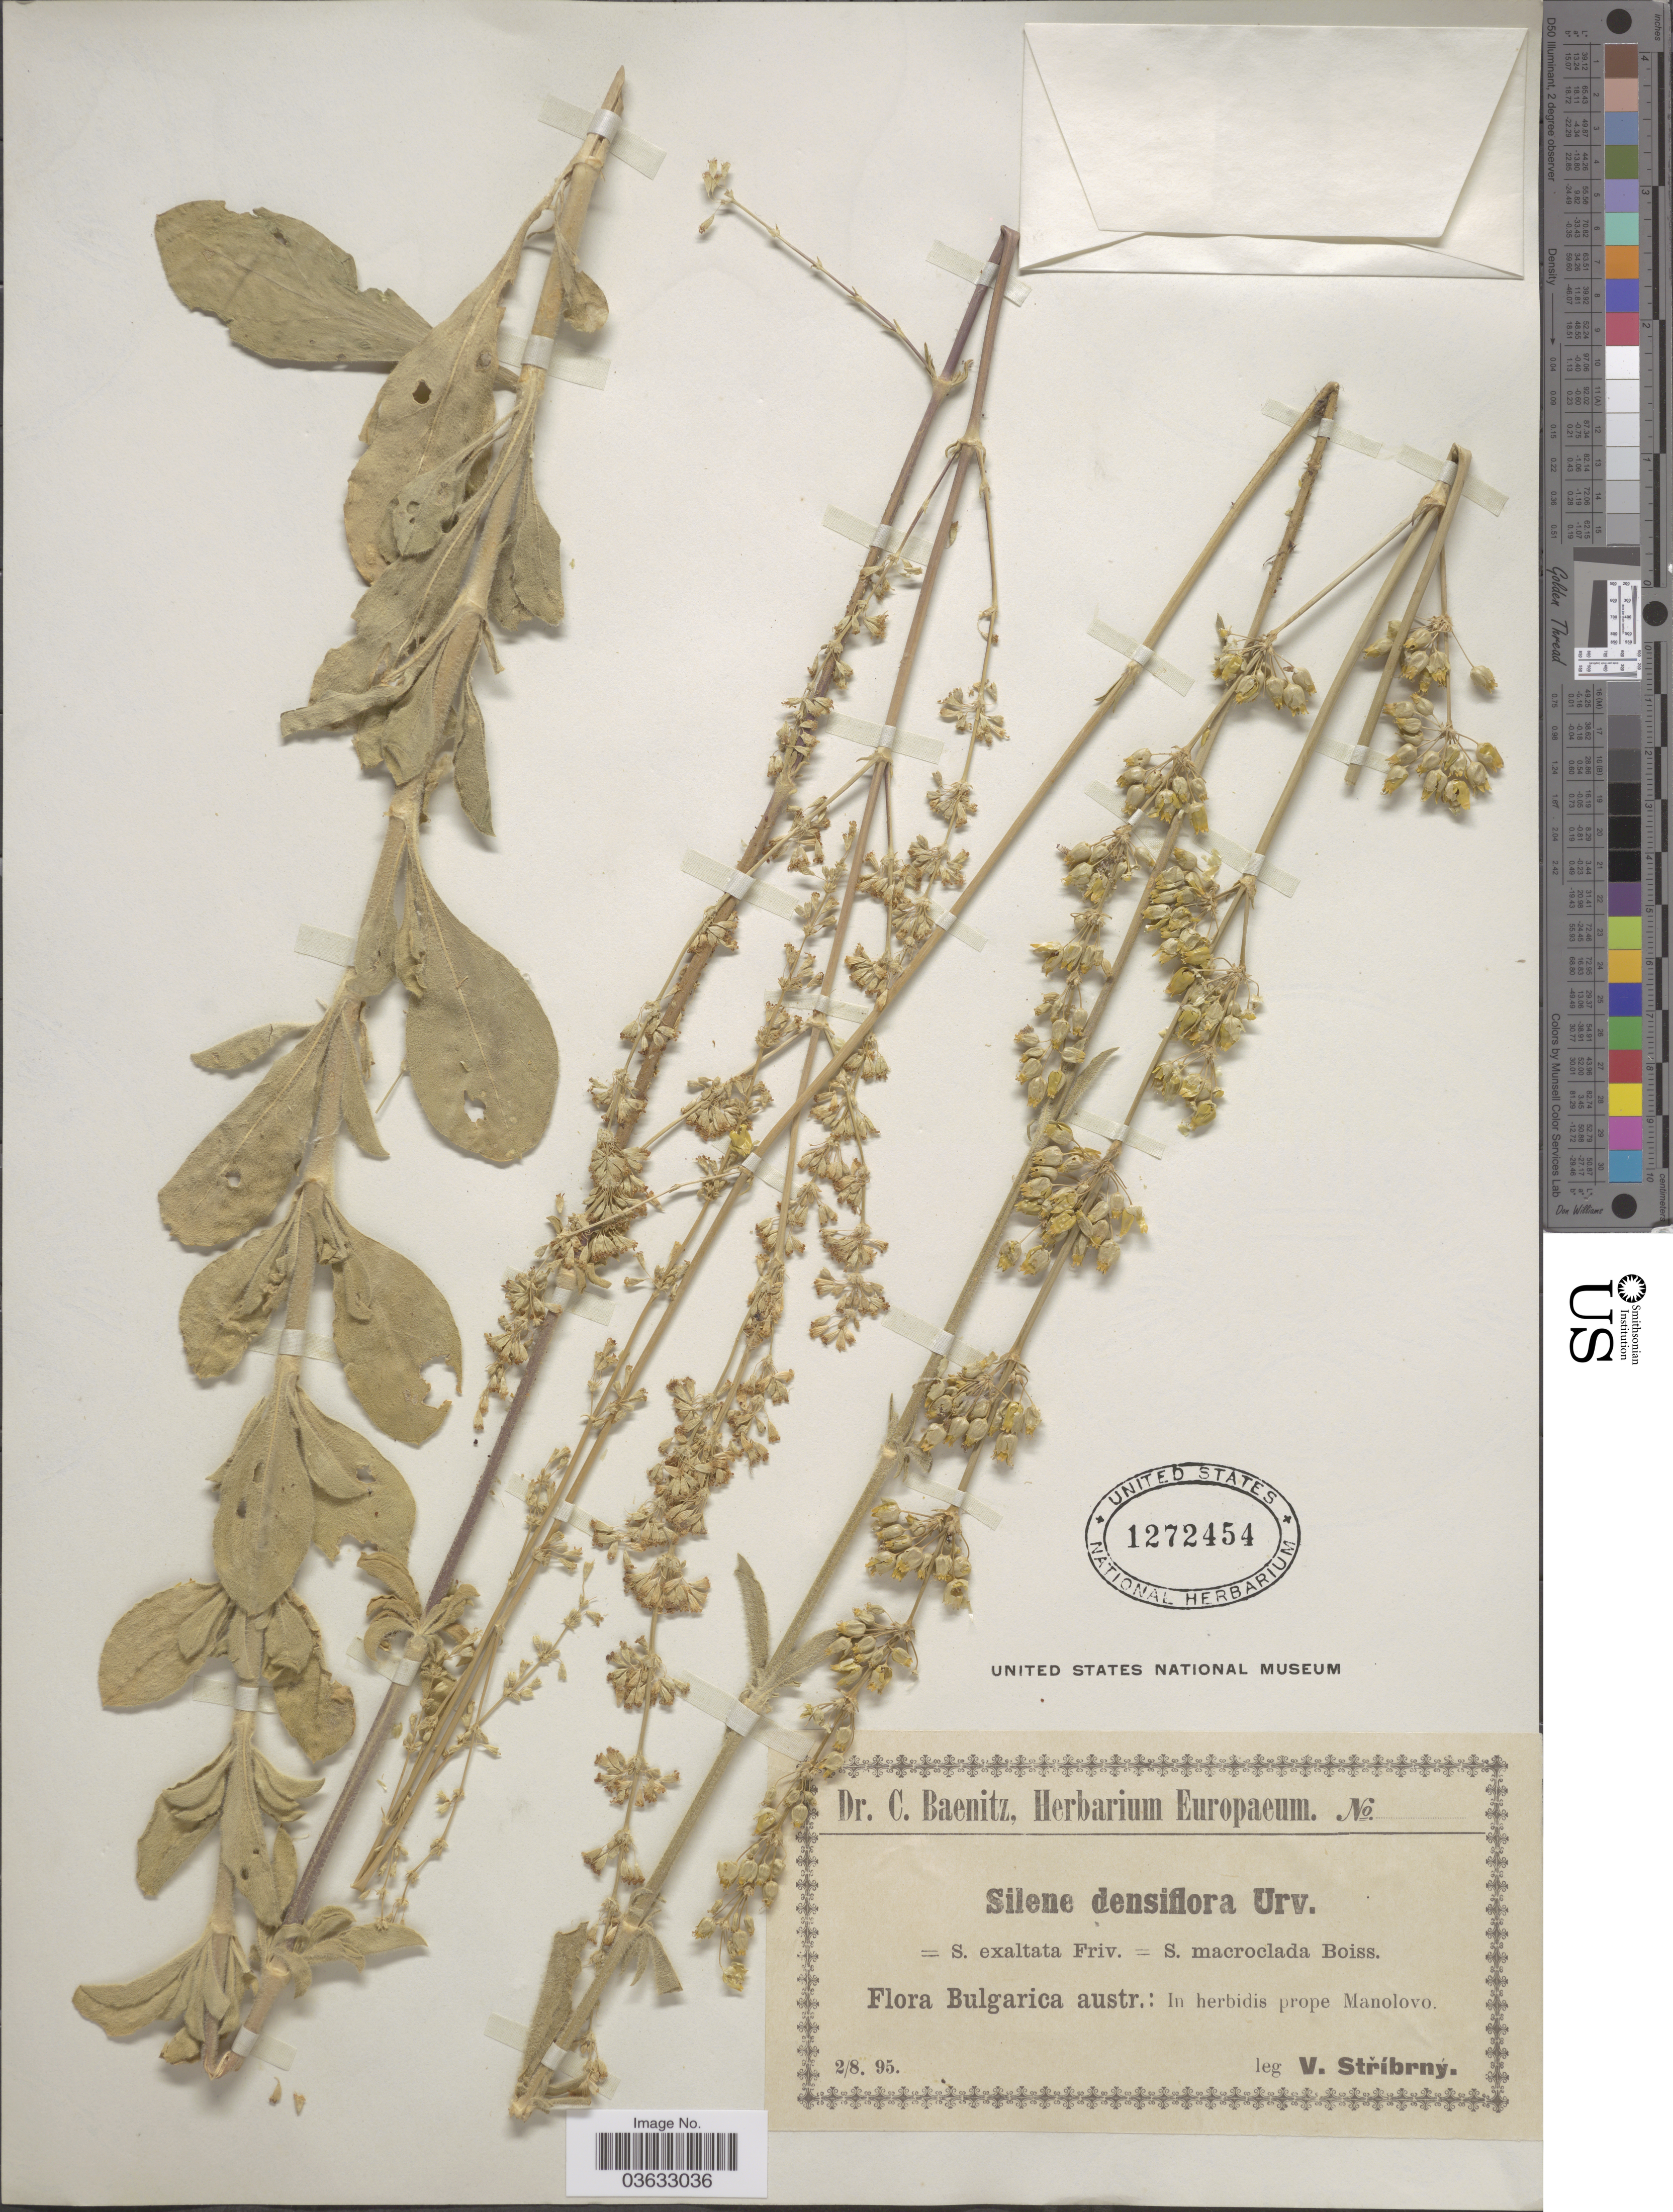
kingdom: Plantae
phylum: Tracheophyta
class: Magnoliopsida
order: Caryophyllales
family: Caryophyllaceae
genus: Silene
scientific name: Silene densiflora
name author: (Dusén) Bocquet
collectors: V. Stribrny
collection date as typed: Transcribed d/m/y: 2/8/95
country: Bulgaria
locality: Bulgarica austr.: In herbidis prope Manolovo.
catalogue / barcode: US 1272454